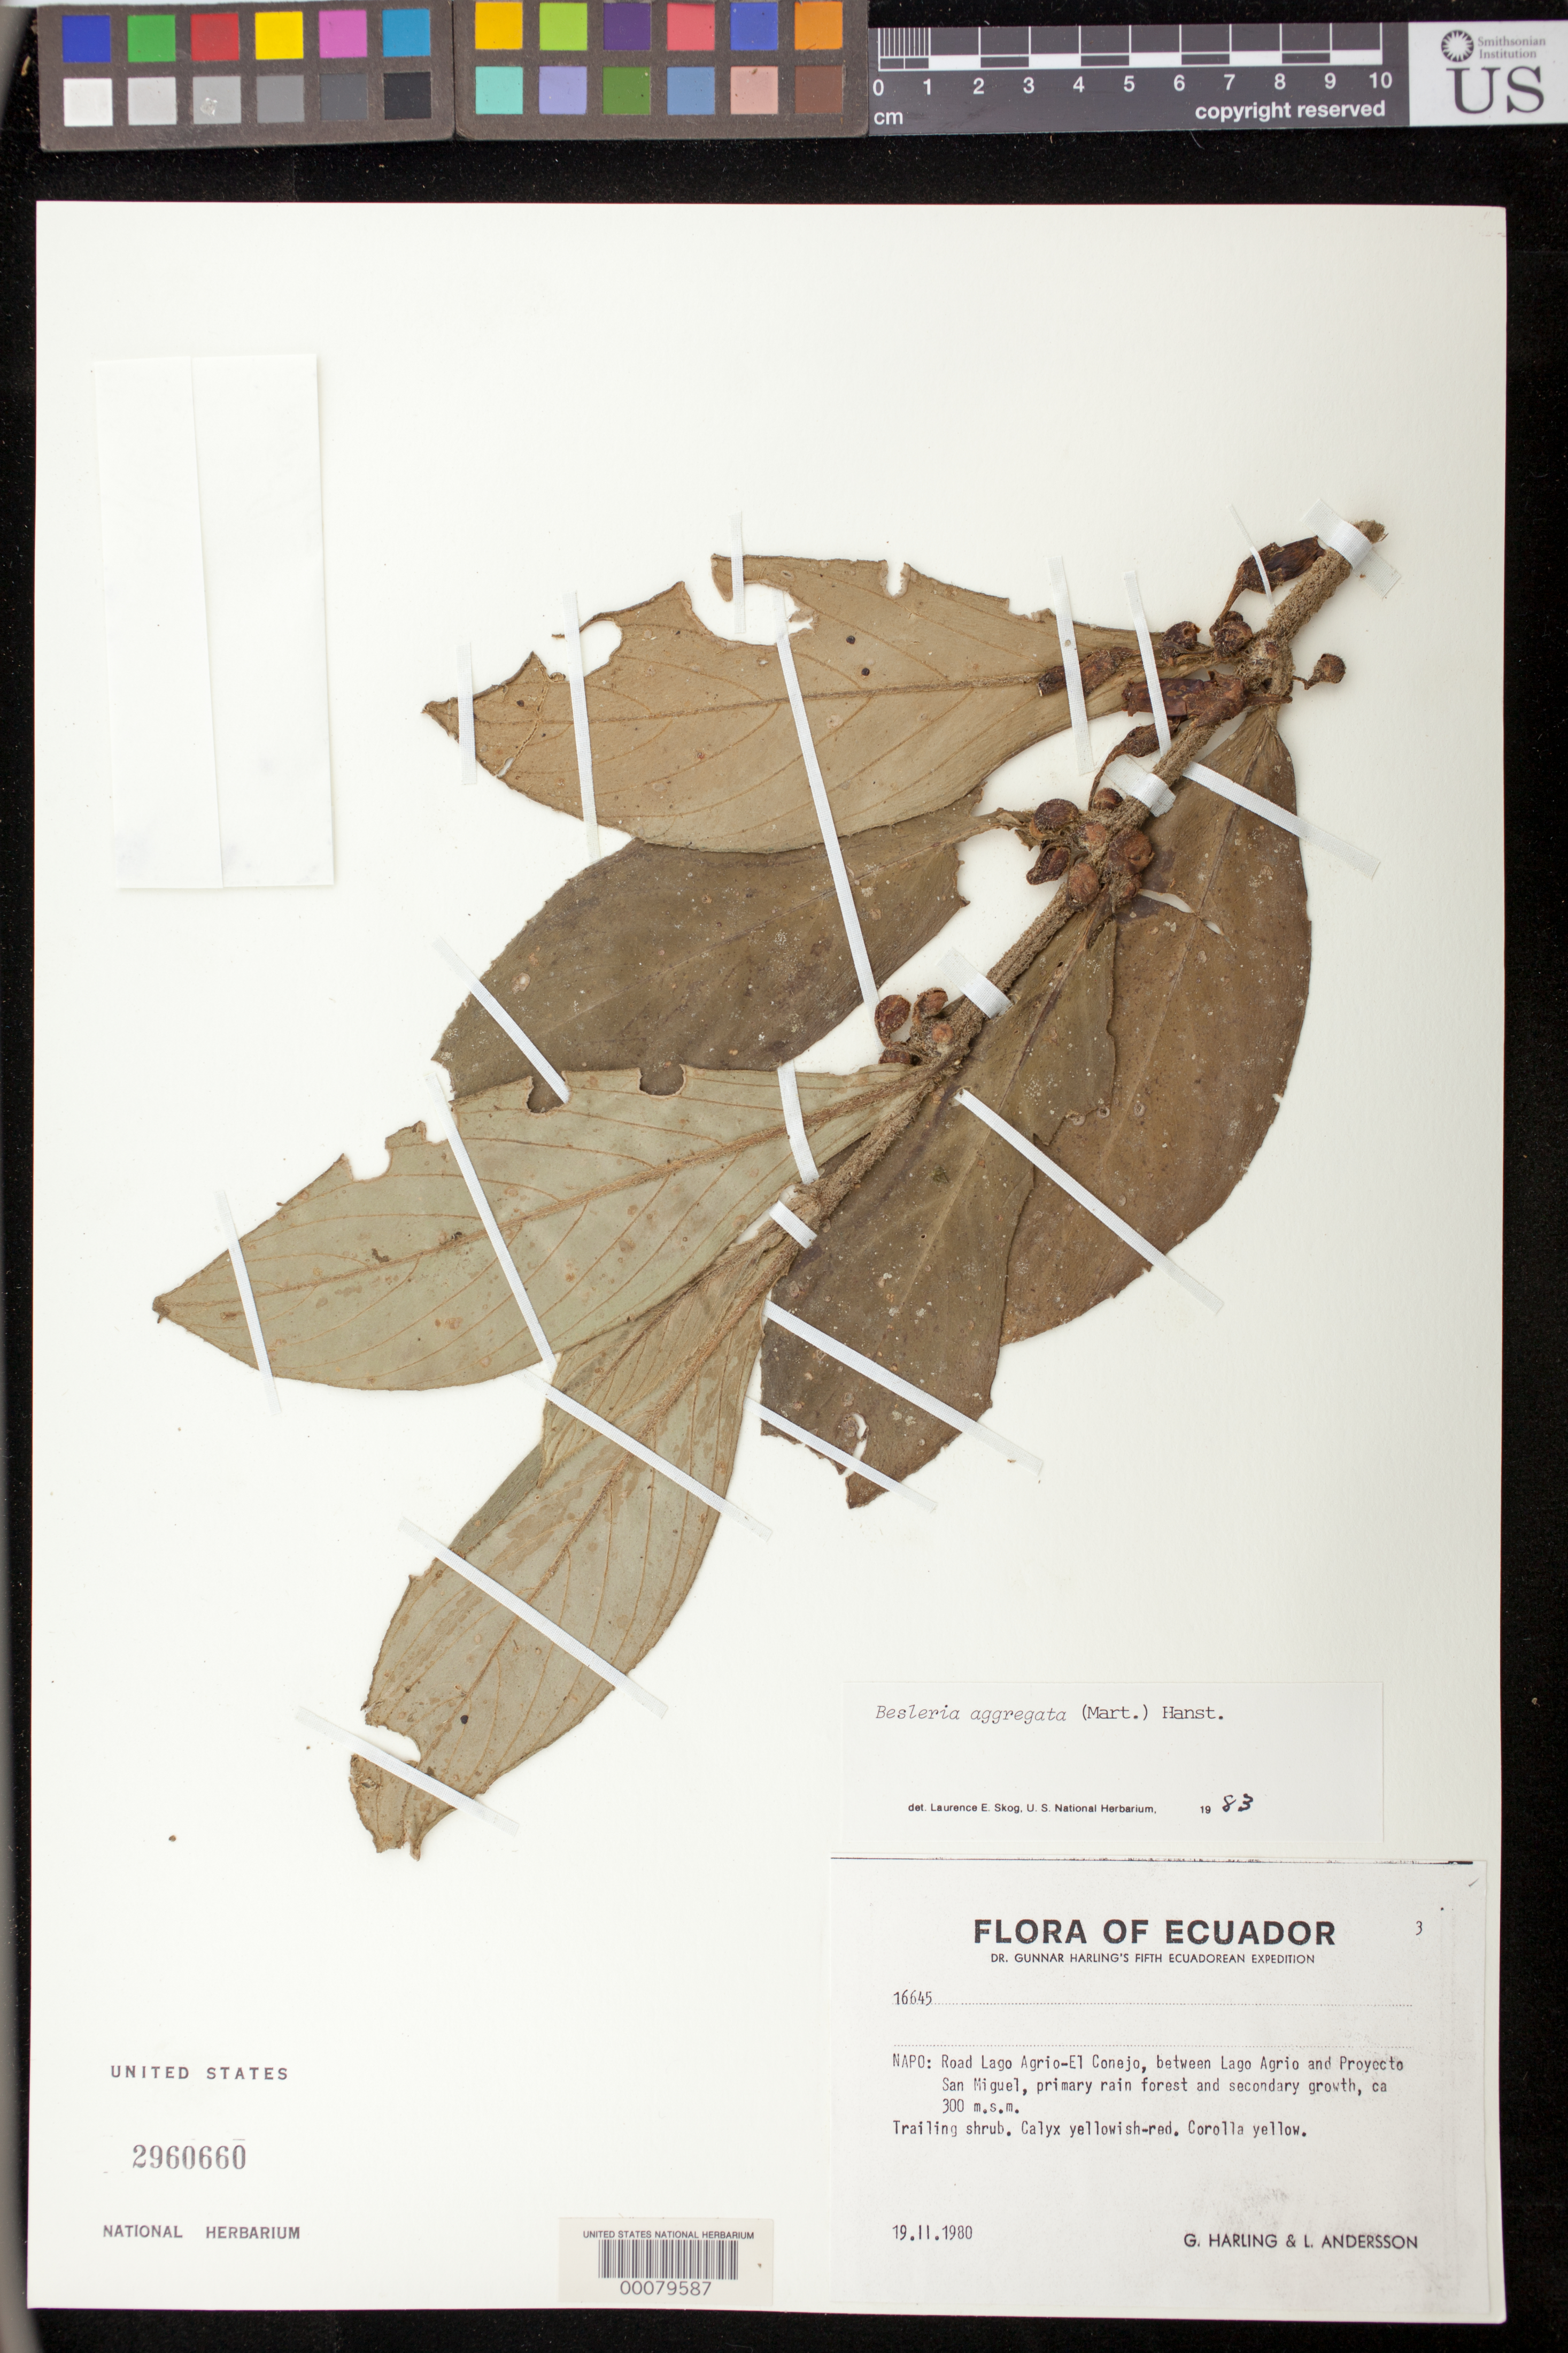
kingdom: Plantae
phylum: Tracheophyta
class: Magnoliopsida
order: Lamiales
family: Gesneriaceae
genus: Besleria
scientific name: Besleria aggregata var. aggregata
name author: (Mart.) Hanst.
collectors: G. Harling & L. Andersson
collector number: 16645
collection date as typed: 19 Feb 1980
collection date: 1980-02-19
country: Ecuador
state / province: Sucumbíos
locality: Napo.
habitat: Primary rain forest and secondary growth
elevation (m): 300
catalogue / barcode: US 2960660